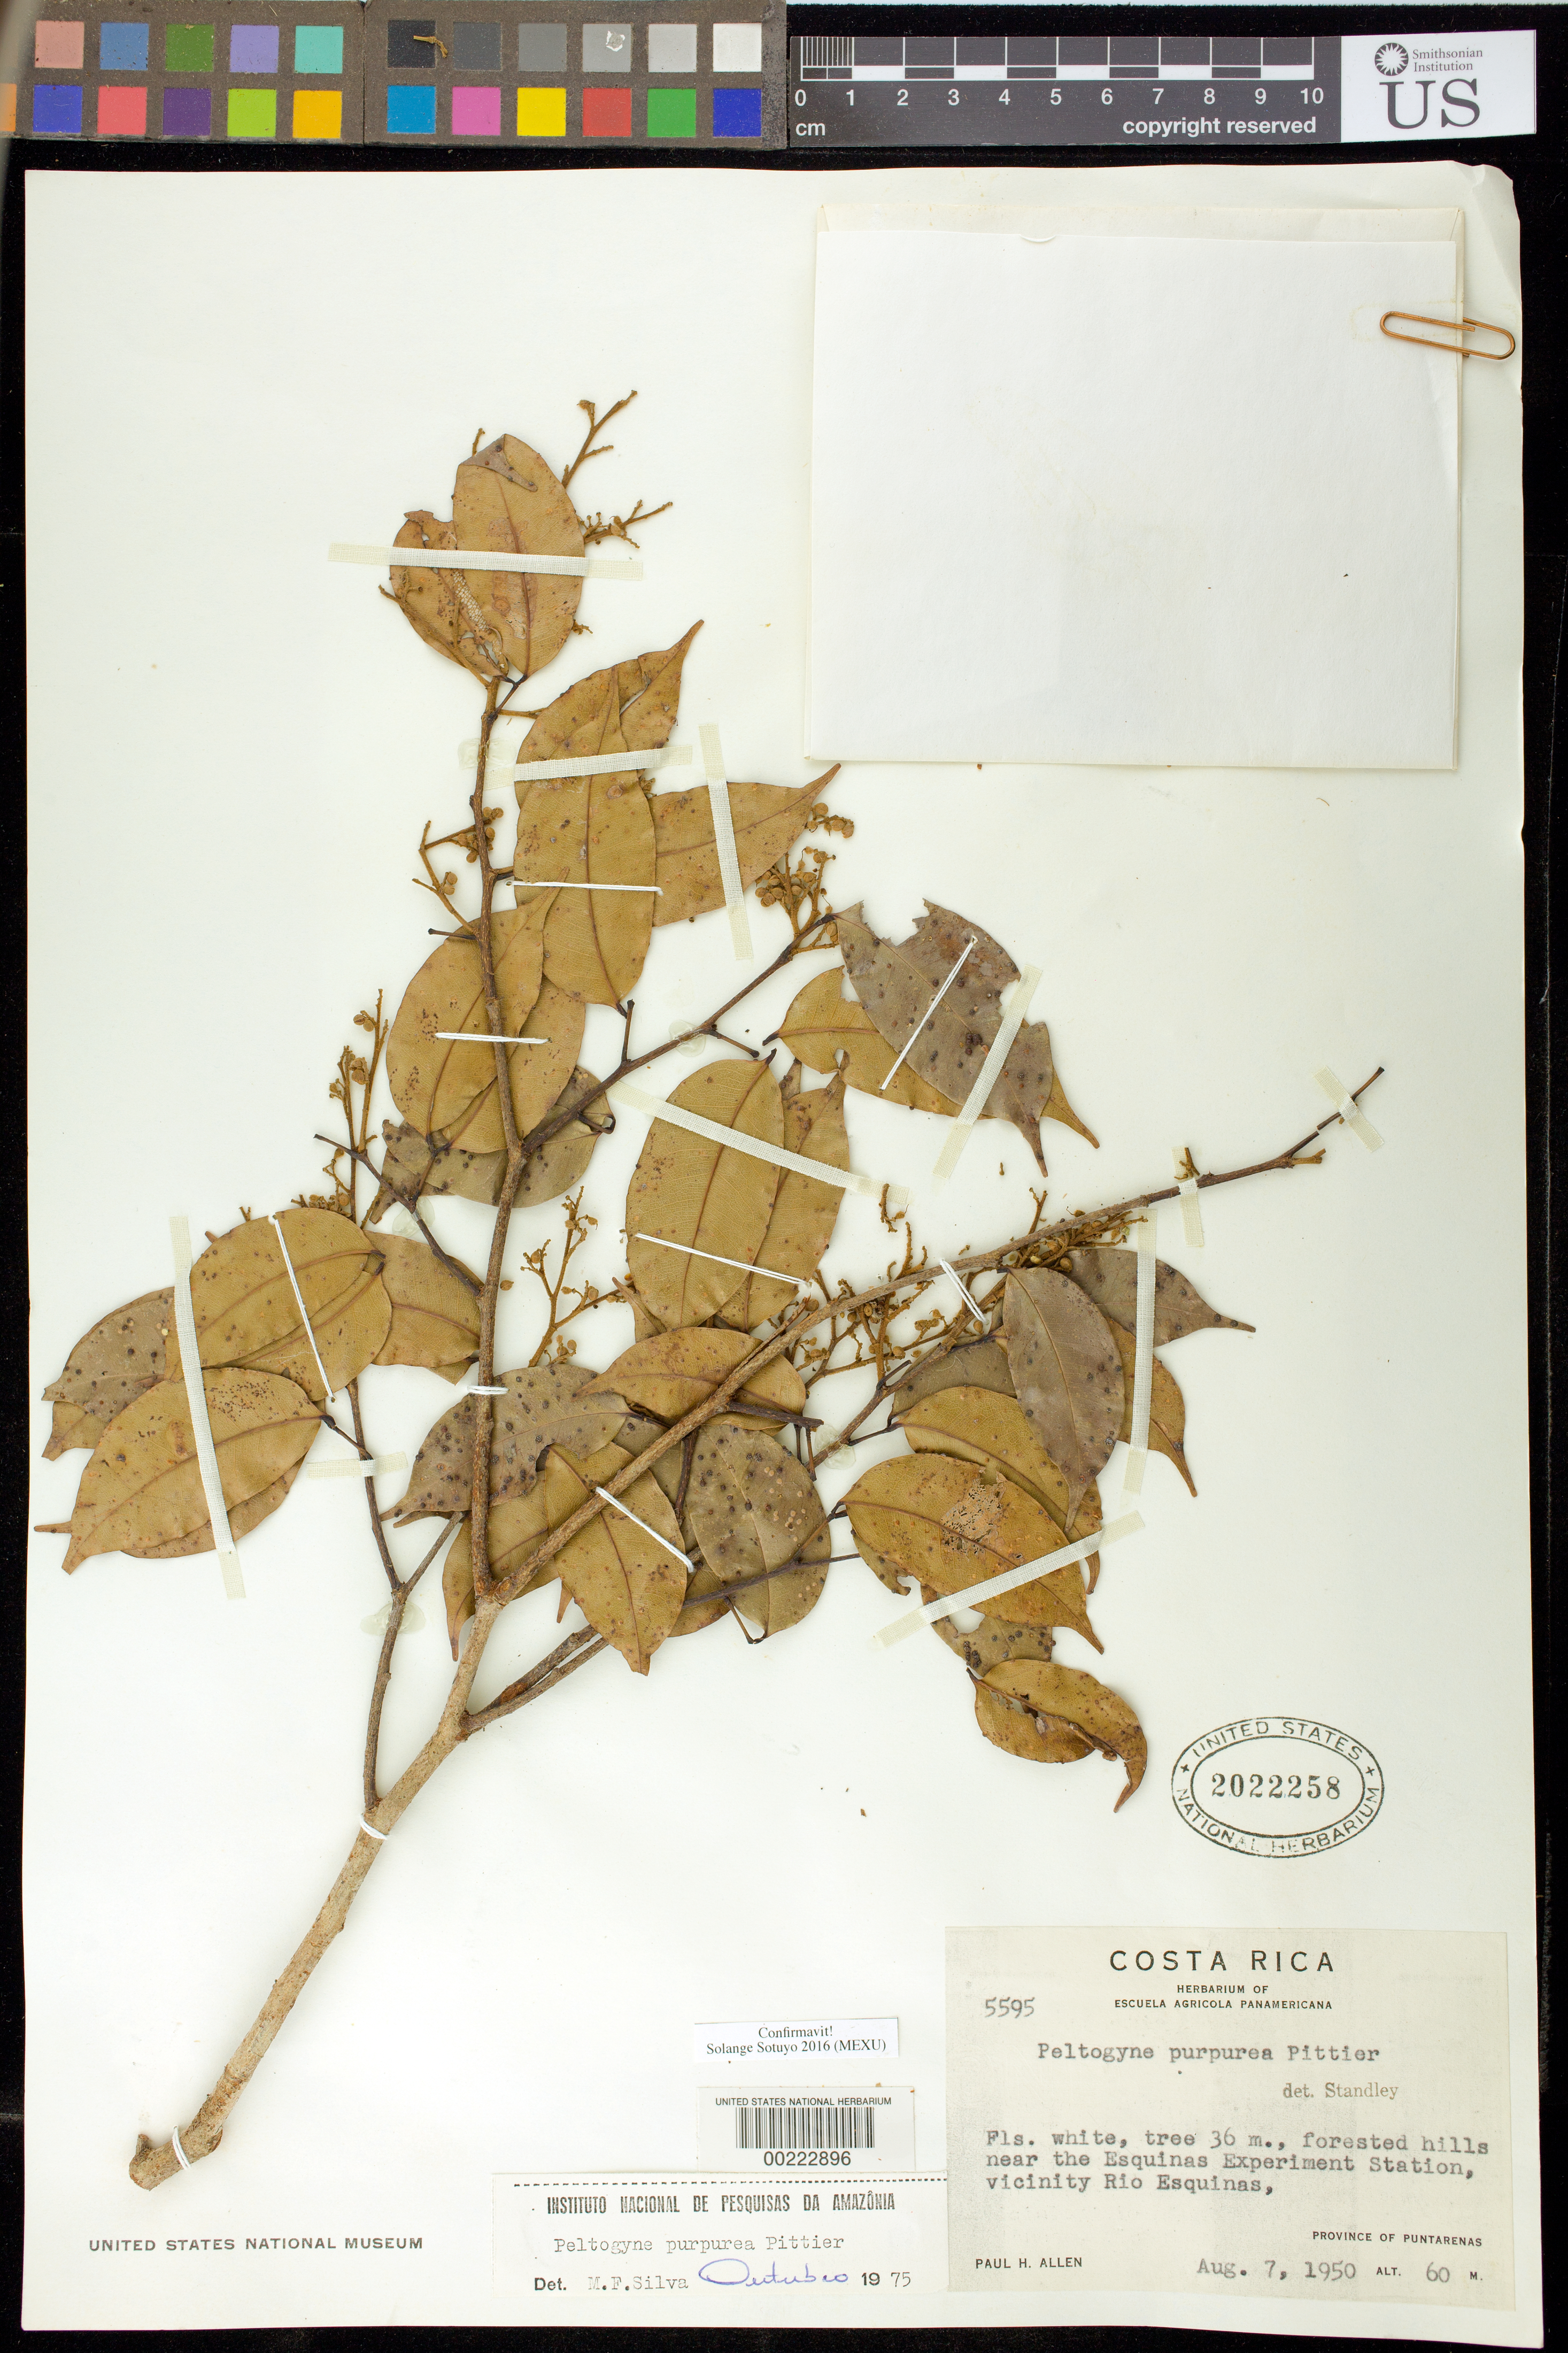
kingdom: Plantae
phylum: Tracheophyta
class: Magnoliopsida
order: Fabales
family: Fabaceae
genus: Peltogyne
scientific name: Peltogyne purpurea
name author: Pittier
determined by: Sotuyo, Solange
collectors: P. H. Allen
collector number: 5595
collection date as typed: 07 Aug 1950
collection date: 1950-08-07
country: Costa Rica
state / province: Puntarenas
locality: Near the esquinas experiment station, vicinity rio esquinas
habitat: Forested hills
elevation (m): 0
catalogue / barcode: US 2022258